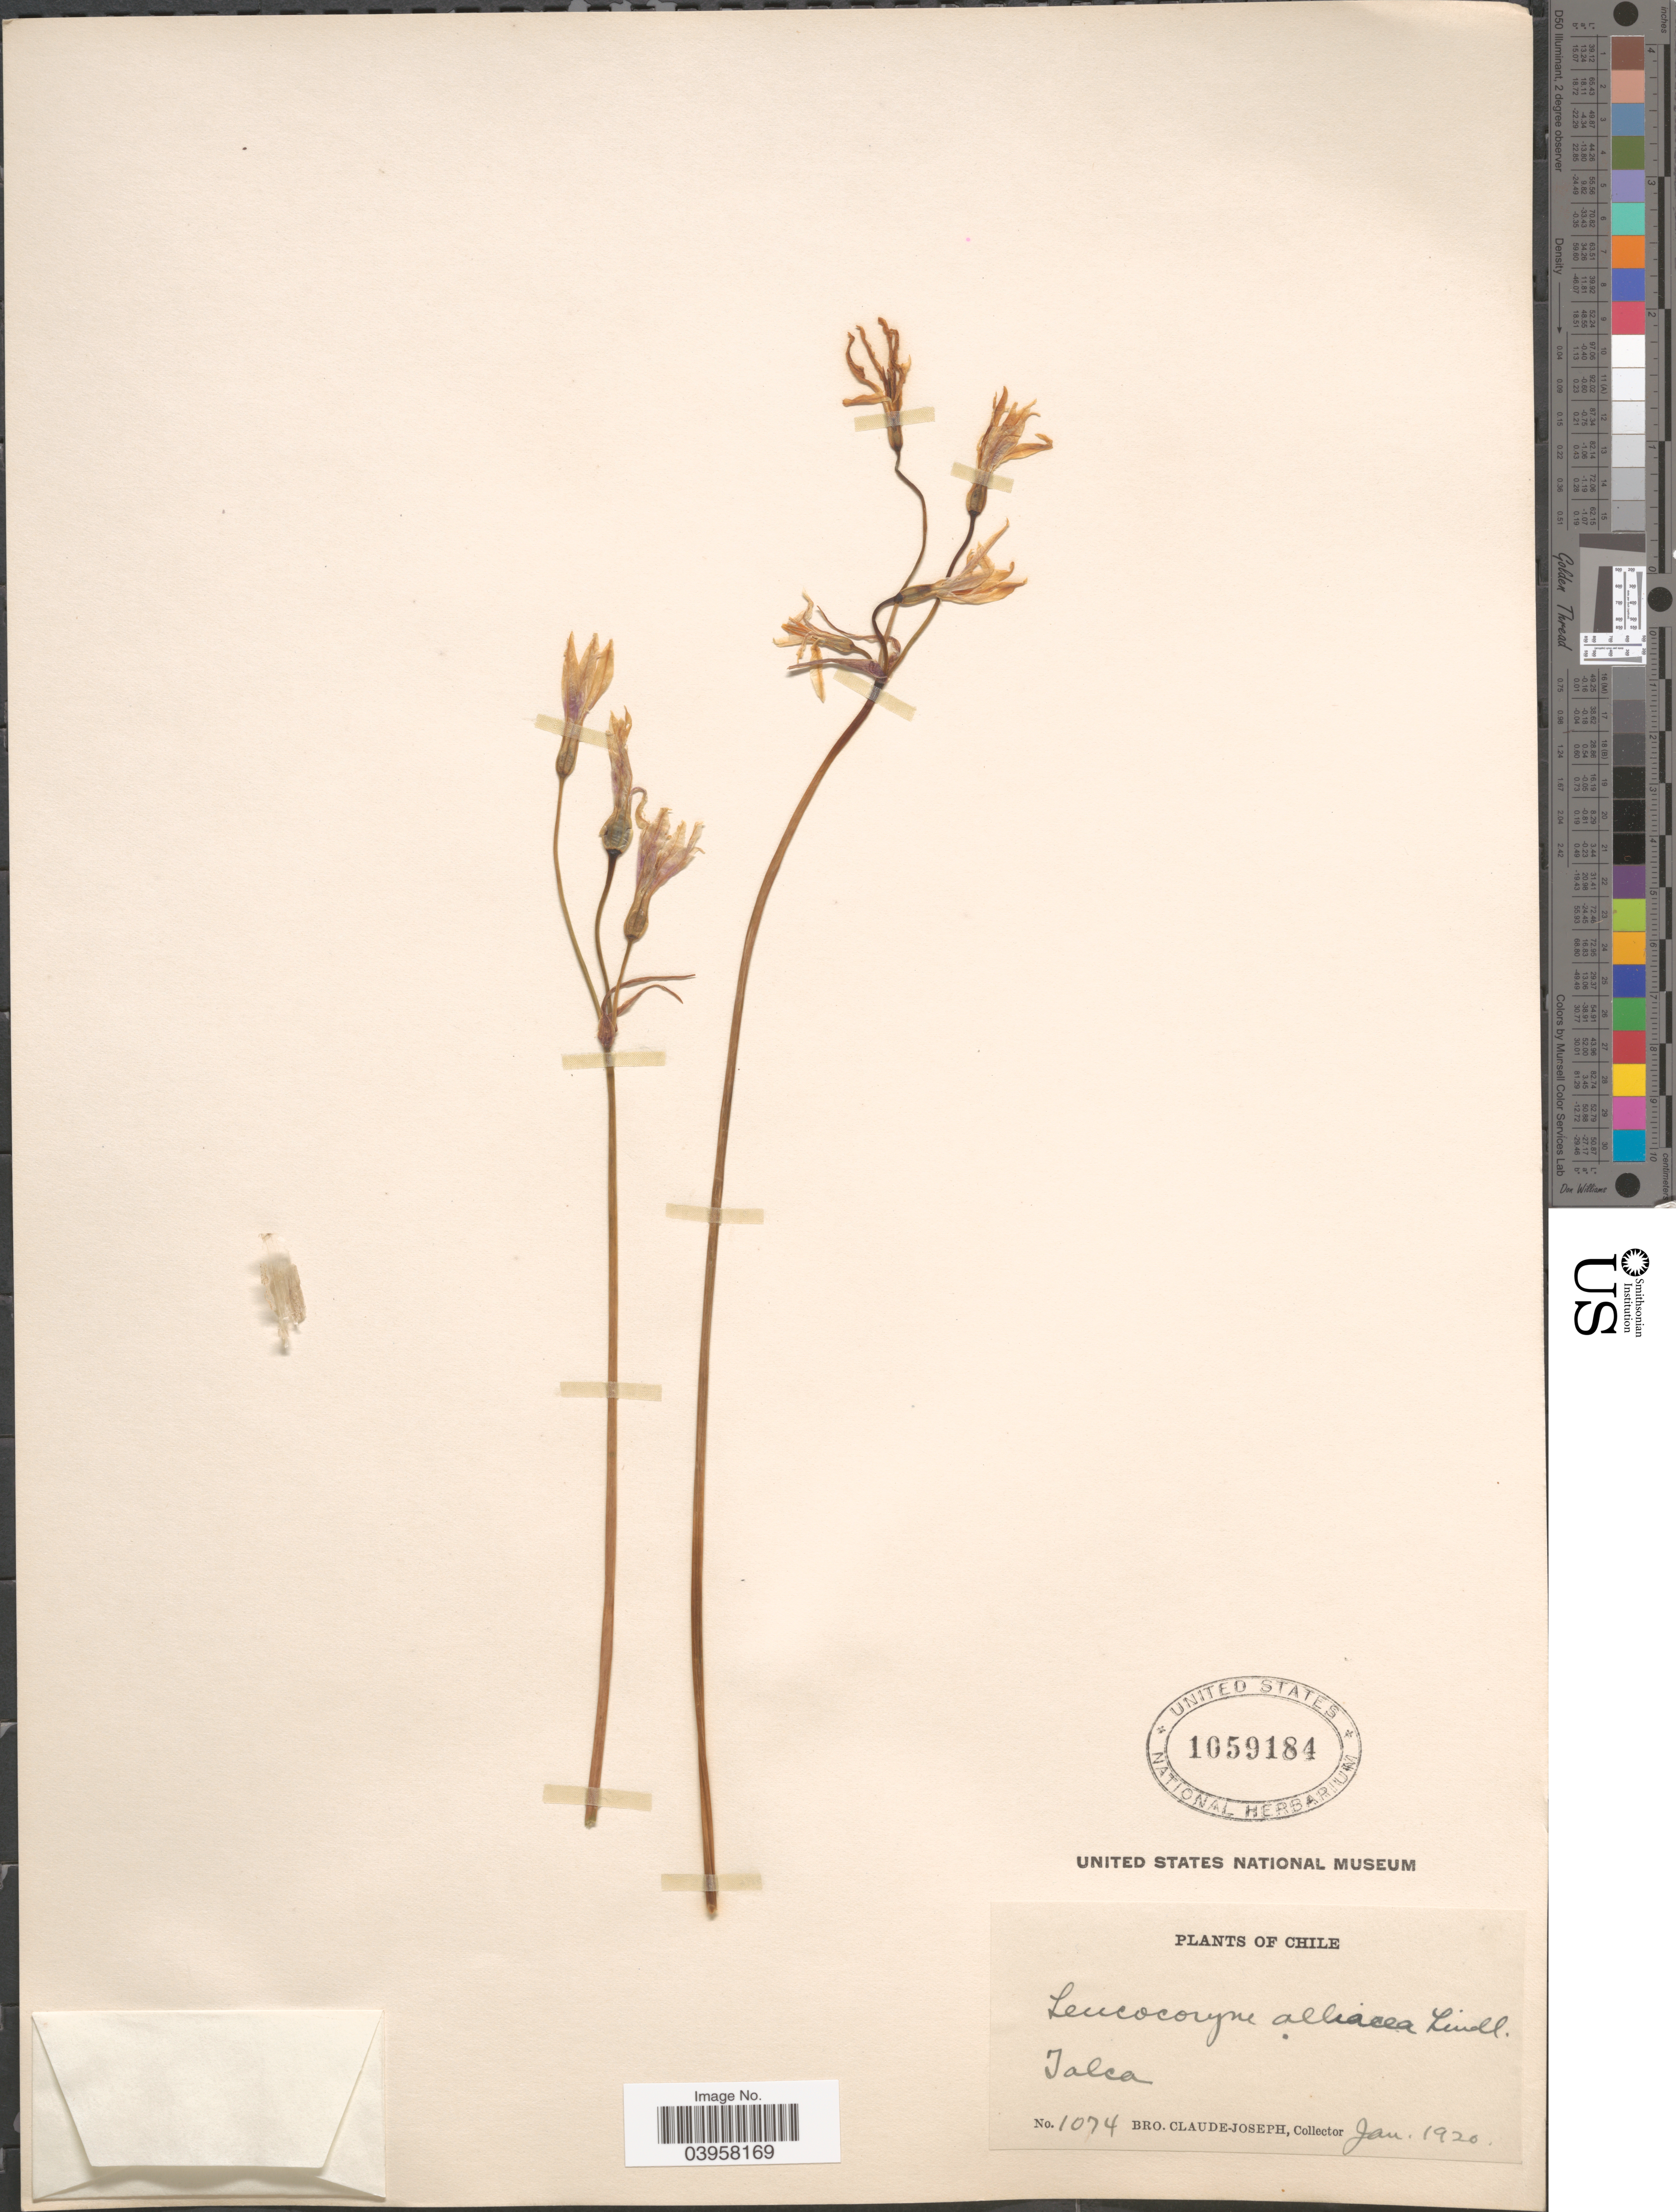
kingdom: Plantae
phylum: Tracheophyta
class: Liliopsida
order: Asparagales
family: Amaryllidaceae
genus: Leucocoryne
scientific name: Leucocoryne alliacea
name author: Lindl.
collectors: Bro. Claude-Joseph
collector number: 1074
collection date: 1920-01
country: Chile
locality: Talca.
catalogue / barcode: US 1059184